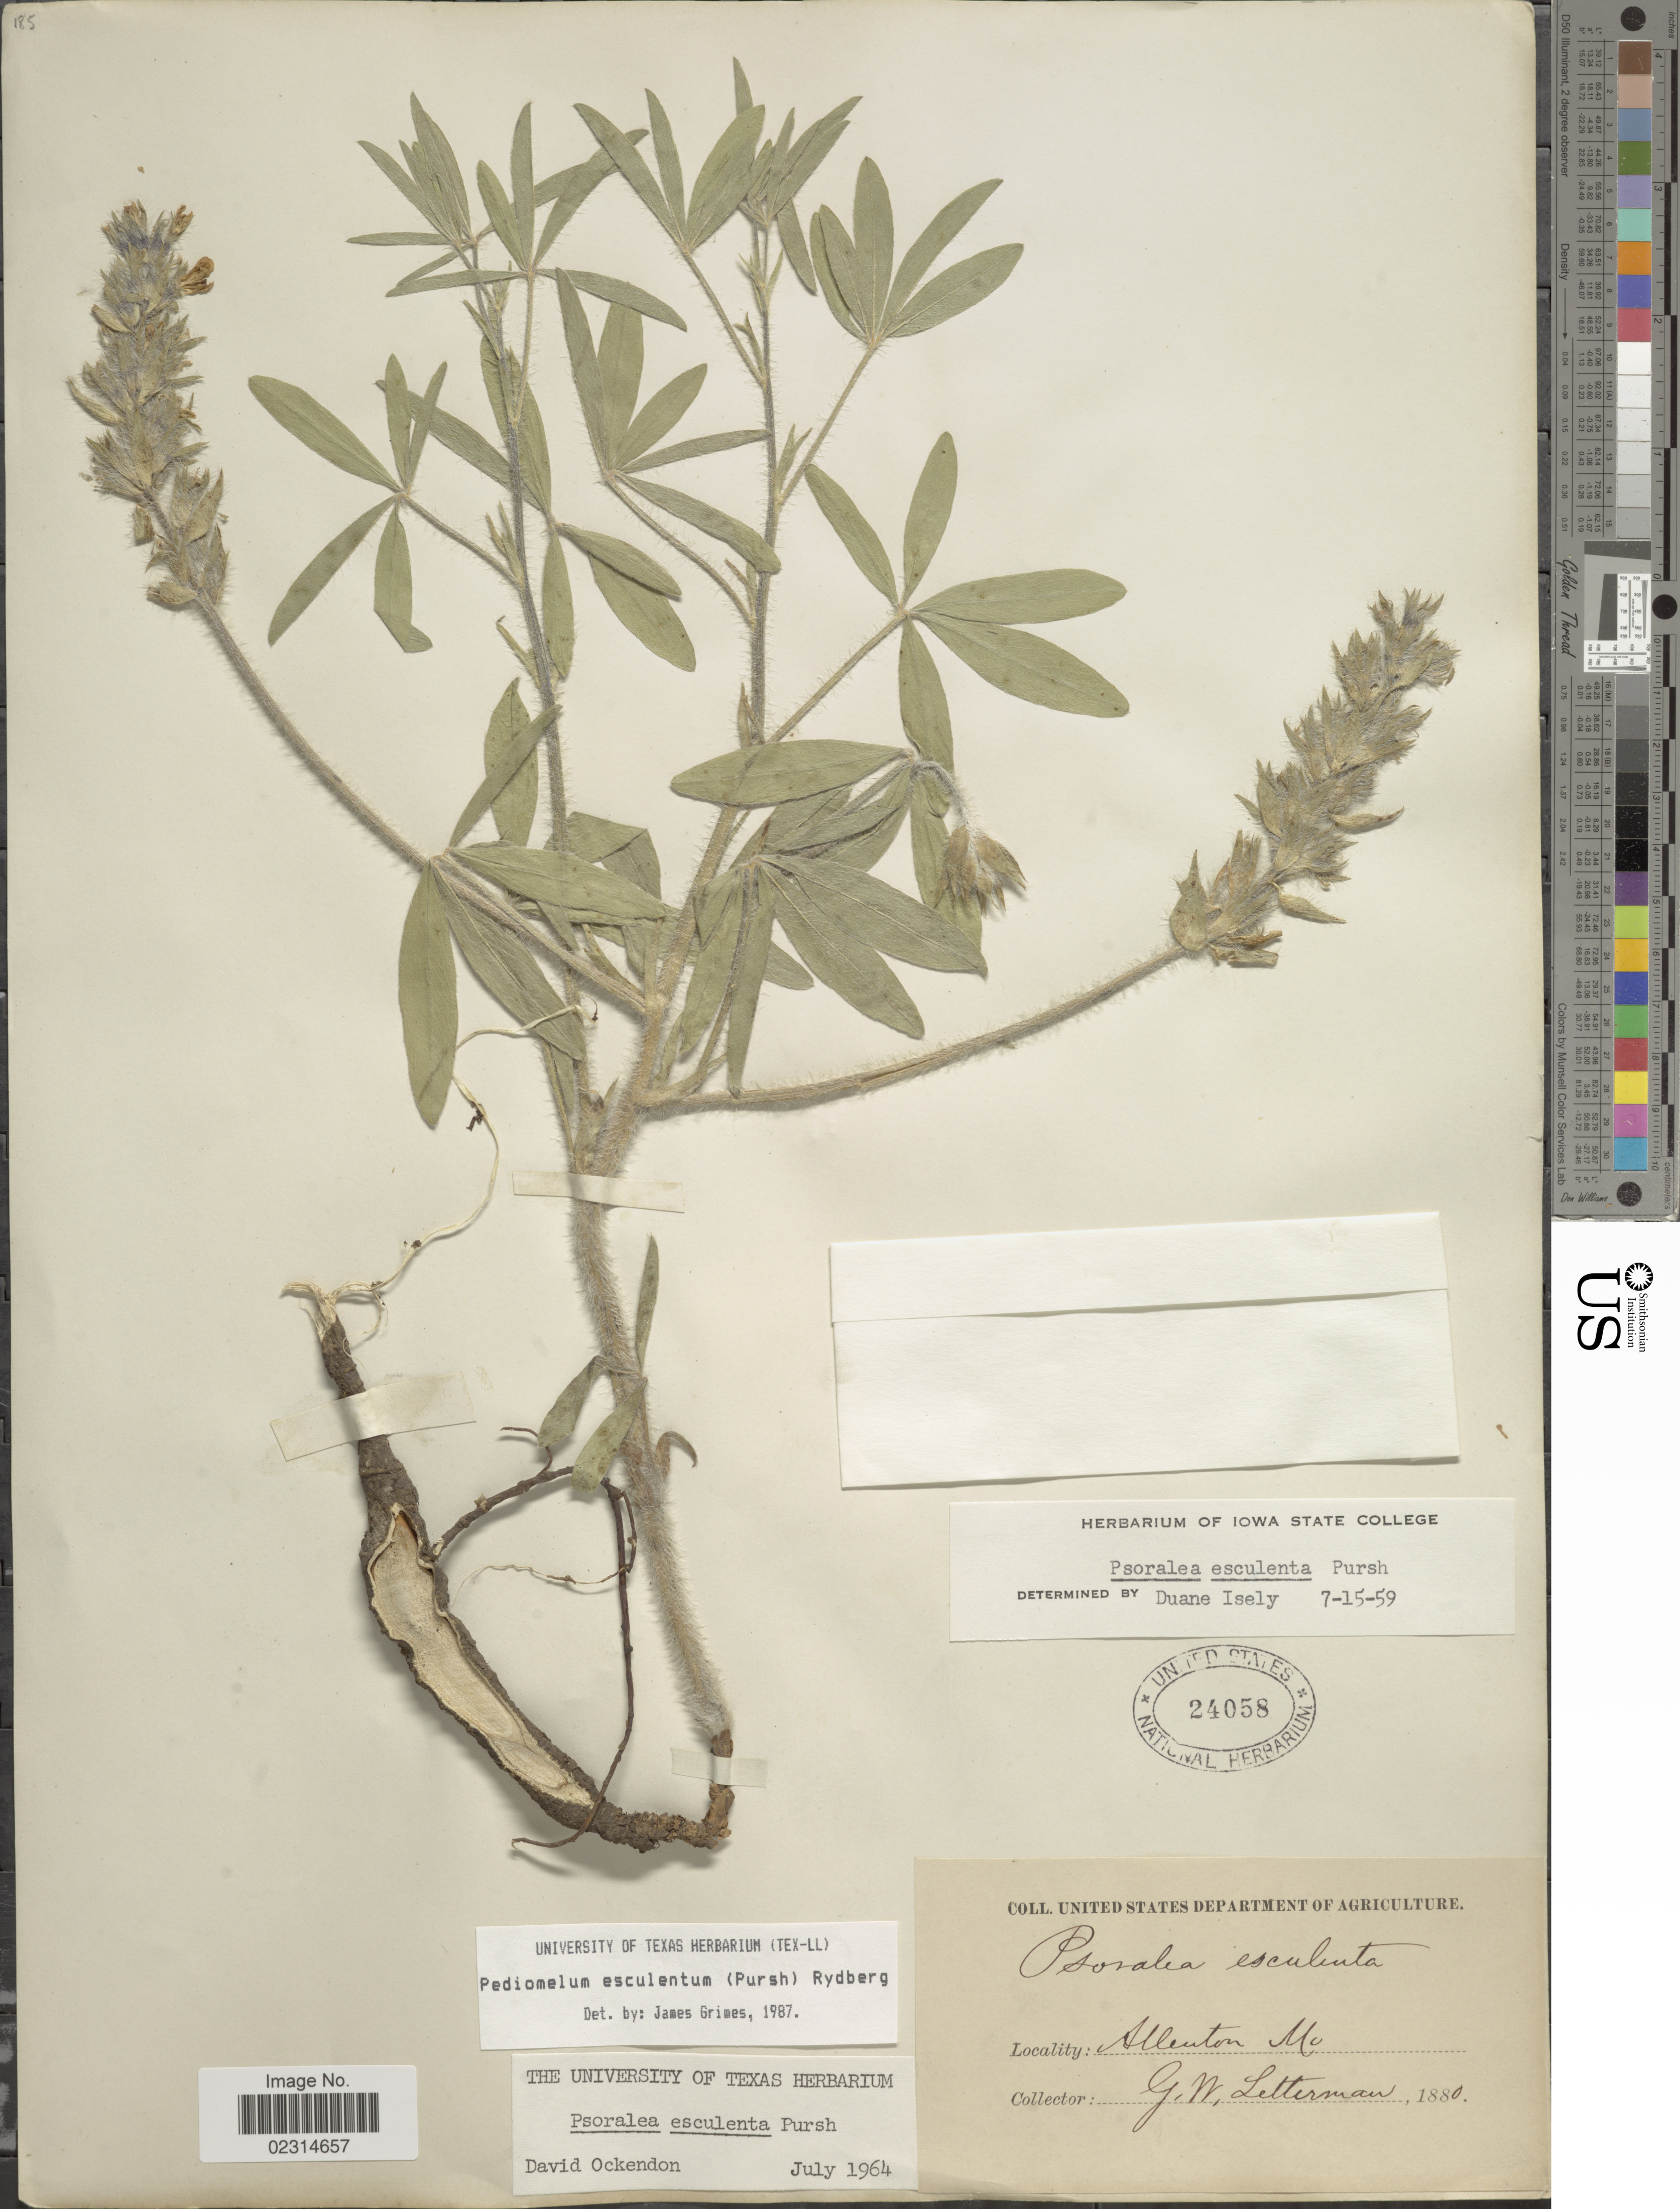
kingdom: Plantae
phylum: Tracheophyta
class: Magnoliopsida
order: Fabales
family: Fabaceae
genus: Pediomelum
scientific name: Pediomelum esculentum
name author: (Pursh) Rydb.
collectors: G. W. Letterman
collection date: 1880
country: United States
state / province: Missouri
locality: Allenton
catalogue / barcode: US 24058